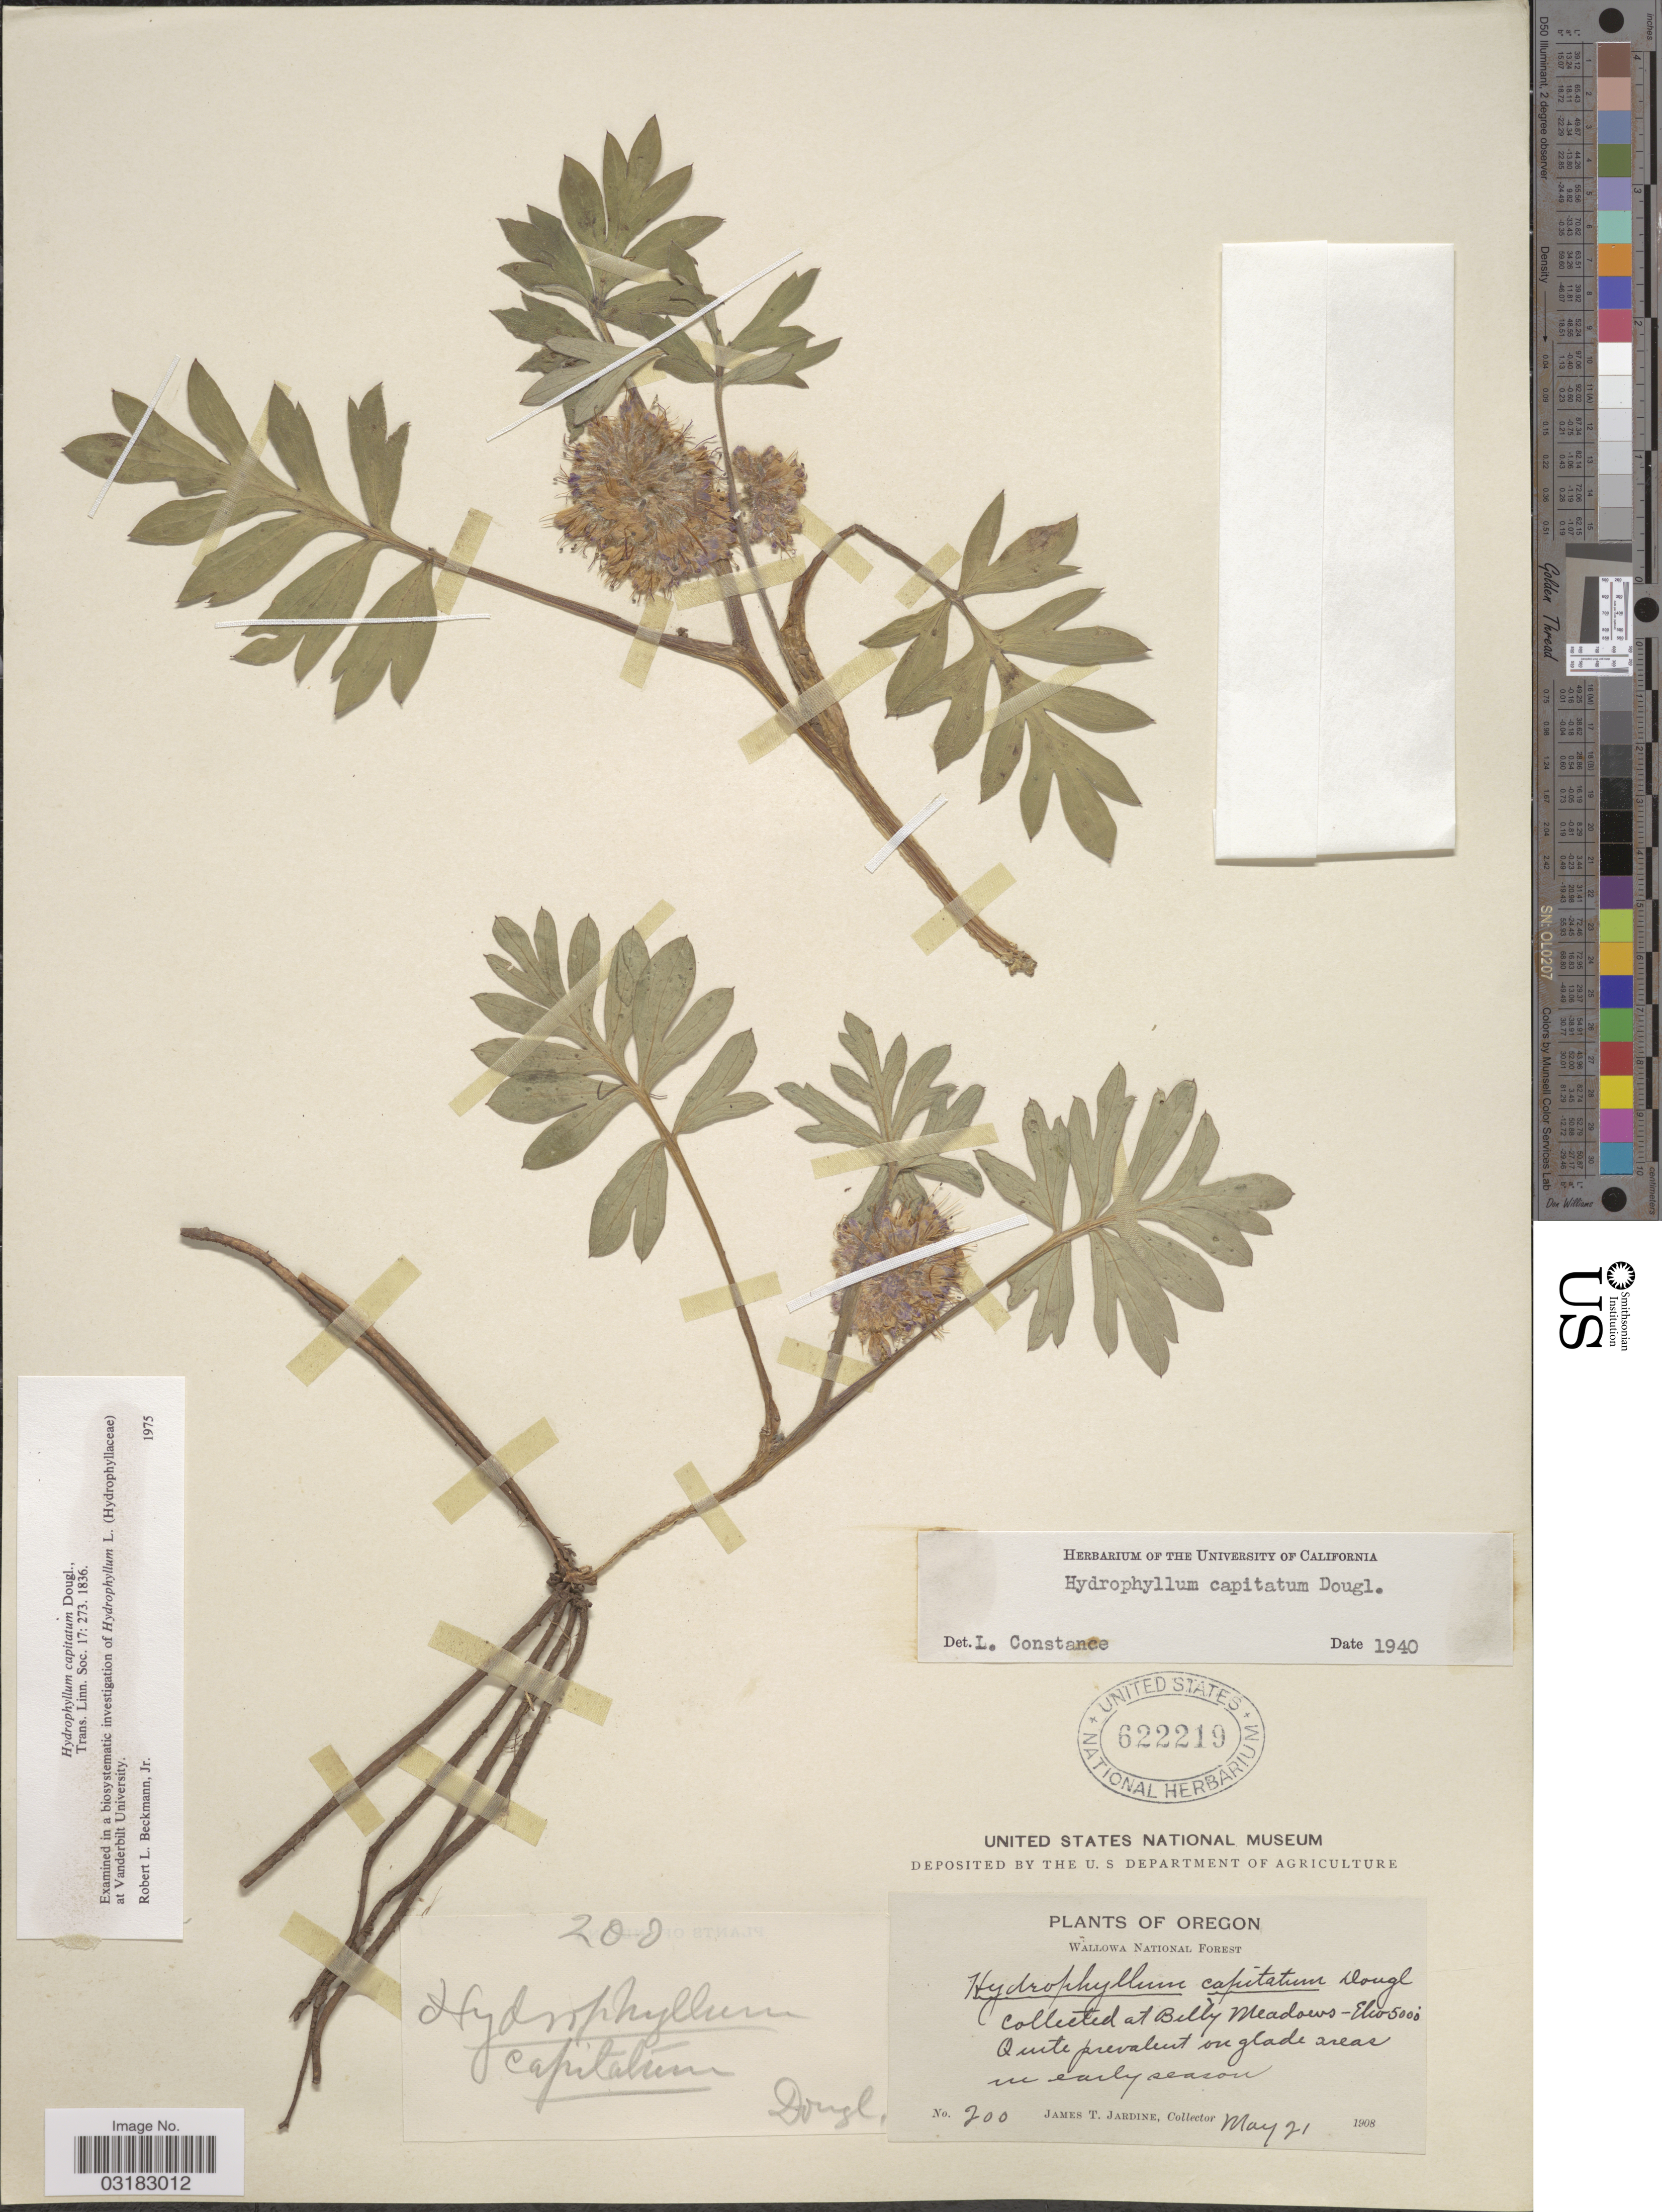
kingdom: Plantae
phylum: Tracheophyta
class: Magnoliopsida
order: Boraginales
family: Hydrophyllaceae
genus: Hydrophyllum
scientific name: Hydrophyllum capitatum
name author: Douglas ex Benth.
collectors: J. T. Jardine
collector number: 200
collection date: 1908-05-21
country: United States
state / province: Oregon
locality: Wallowa National Forest. Belly Meadows.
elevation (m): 1524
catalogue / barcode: US 622219